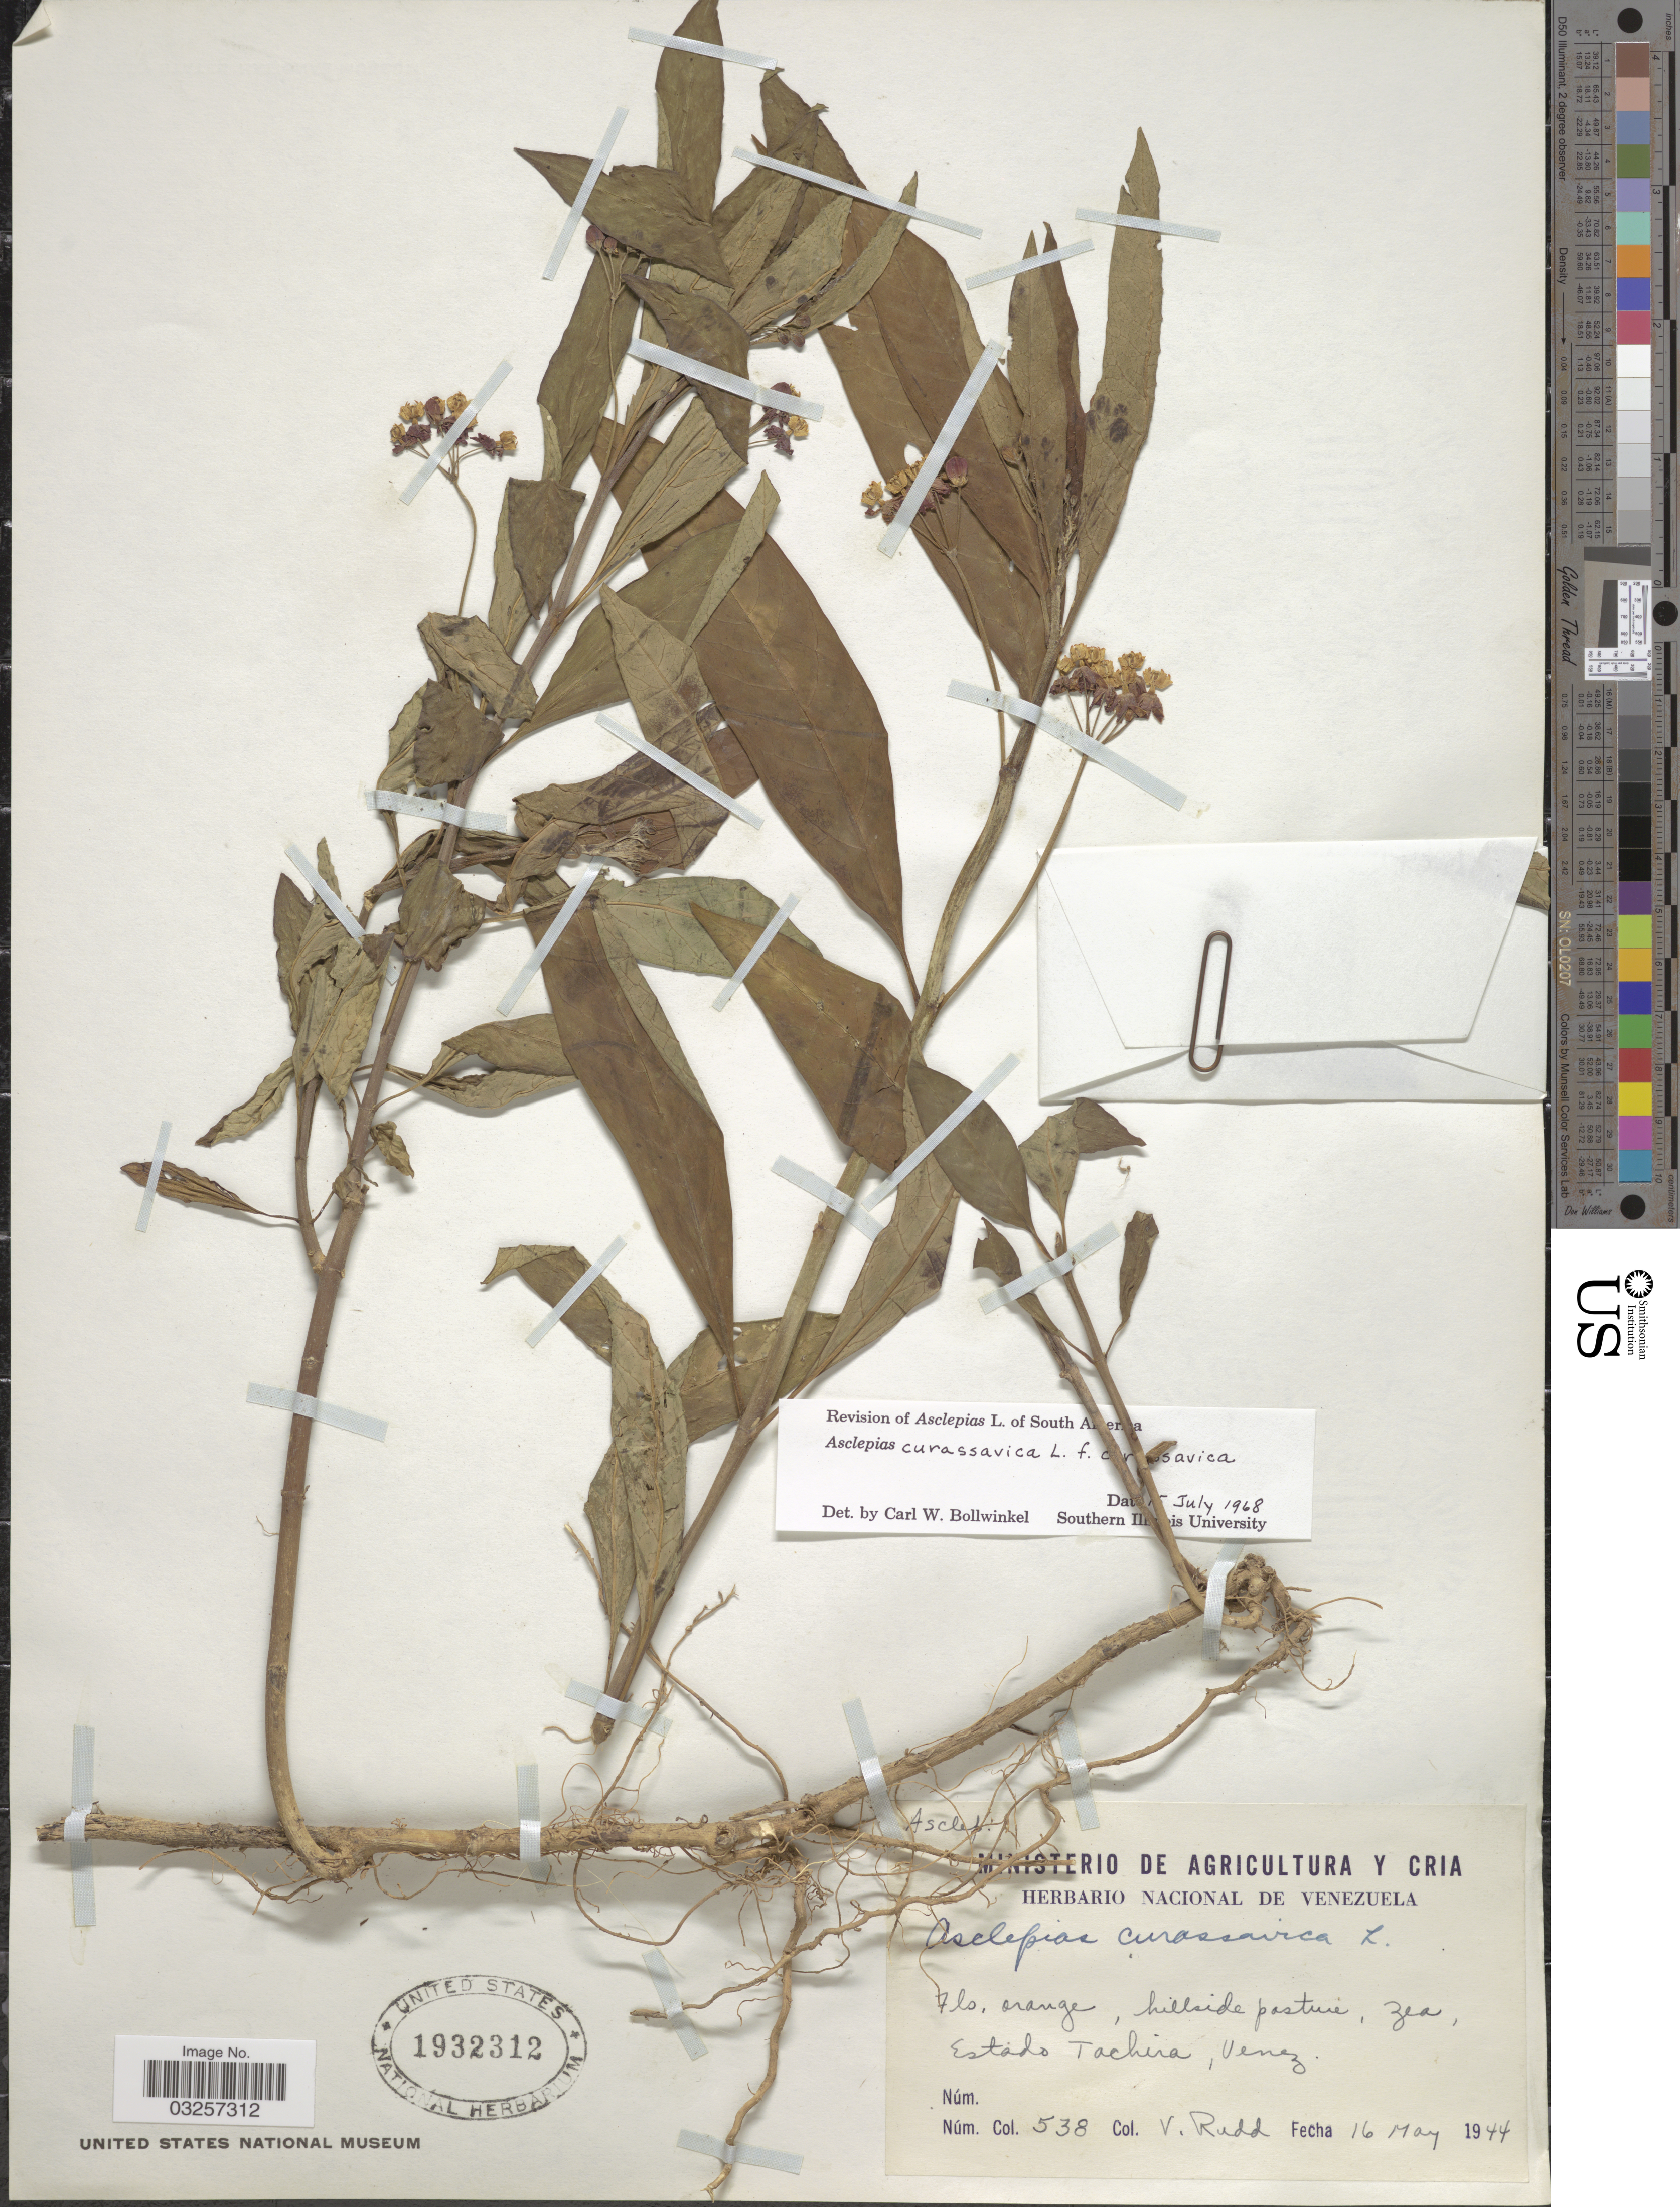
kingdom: Plantae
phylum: Tracheophyta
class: Magnoliopsida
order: Gentianales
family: Apocynaceae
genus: Asclepias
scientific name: Asclepias curassavica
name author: L.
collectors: V. Rudd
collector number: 538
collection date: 1944-05-16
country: Venezuela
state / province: Tachira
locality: Hillside pasture, Zea, Estado Tachira.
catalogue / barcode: US 1932312